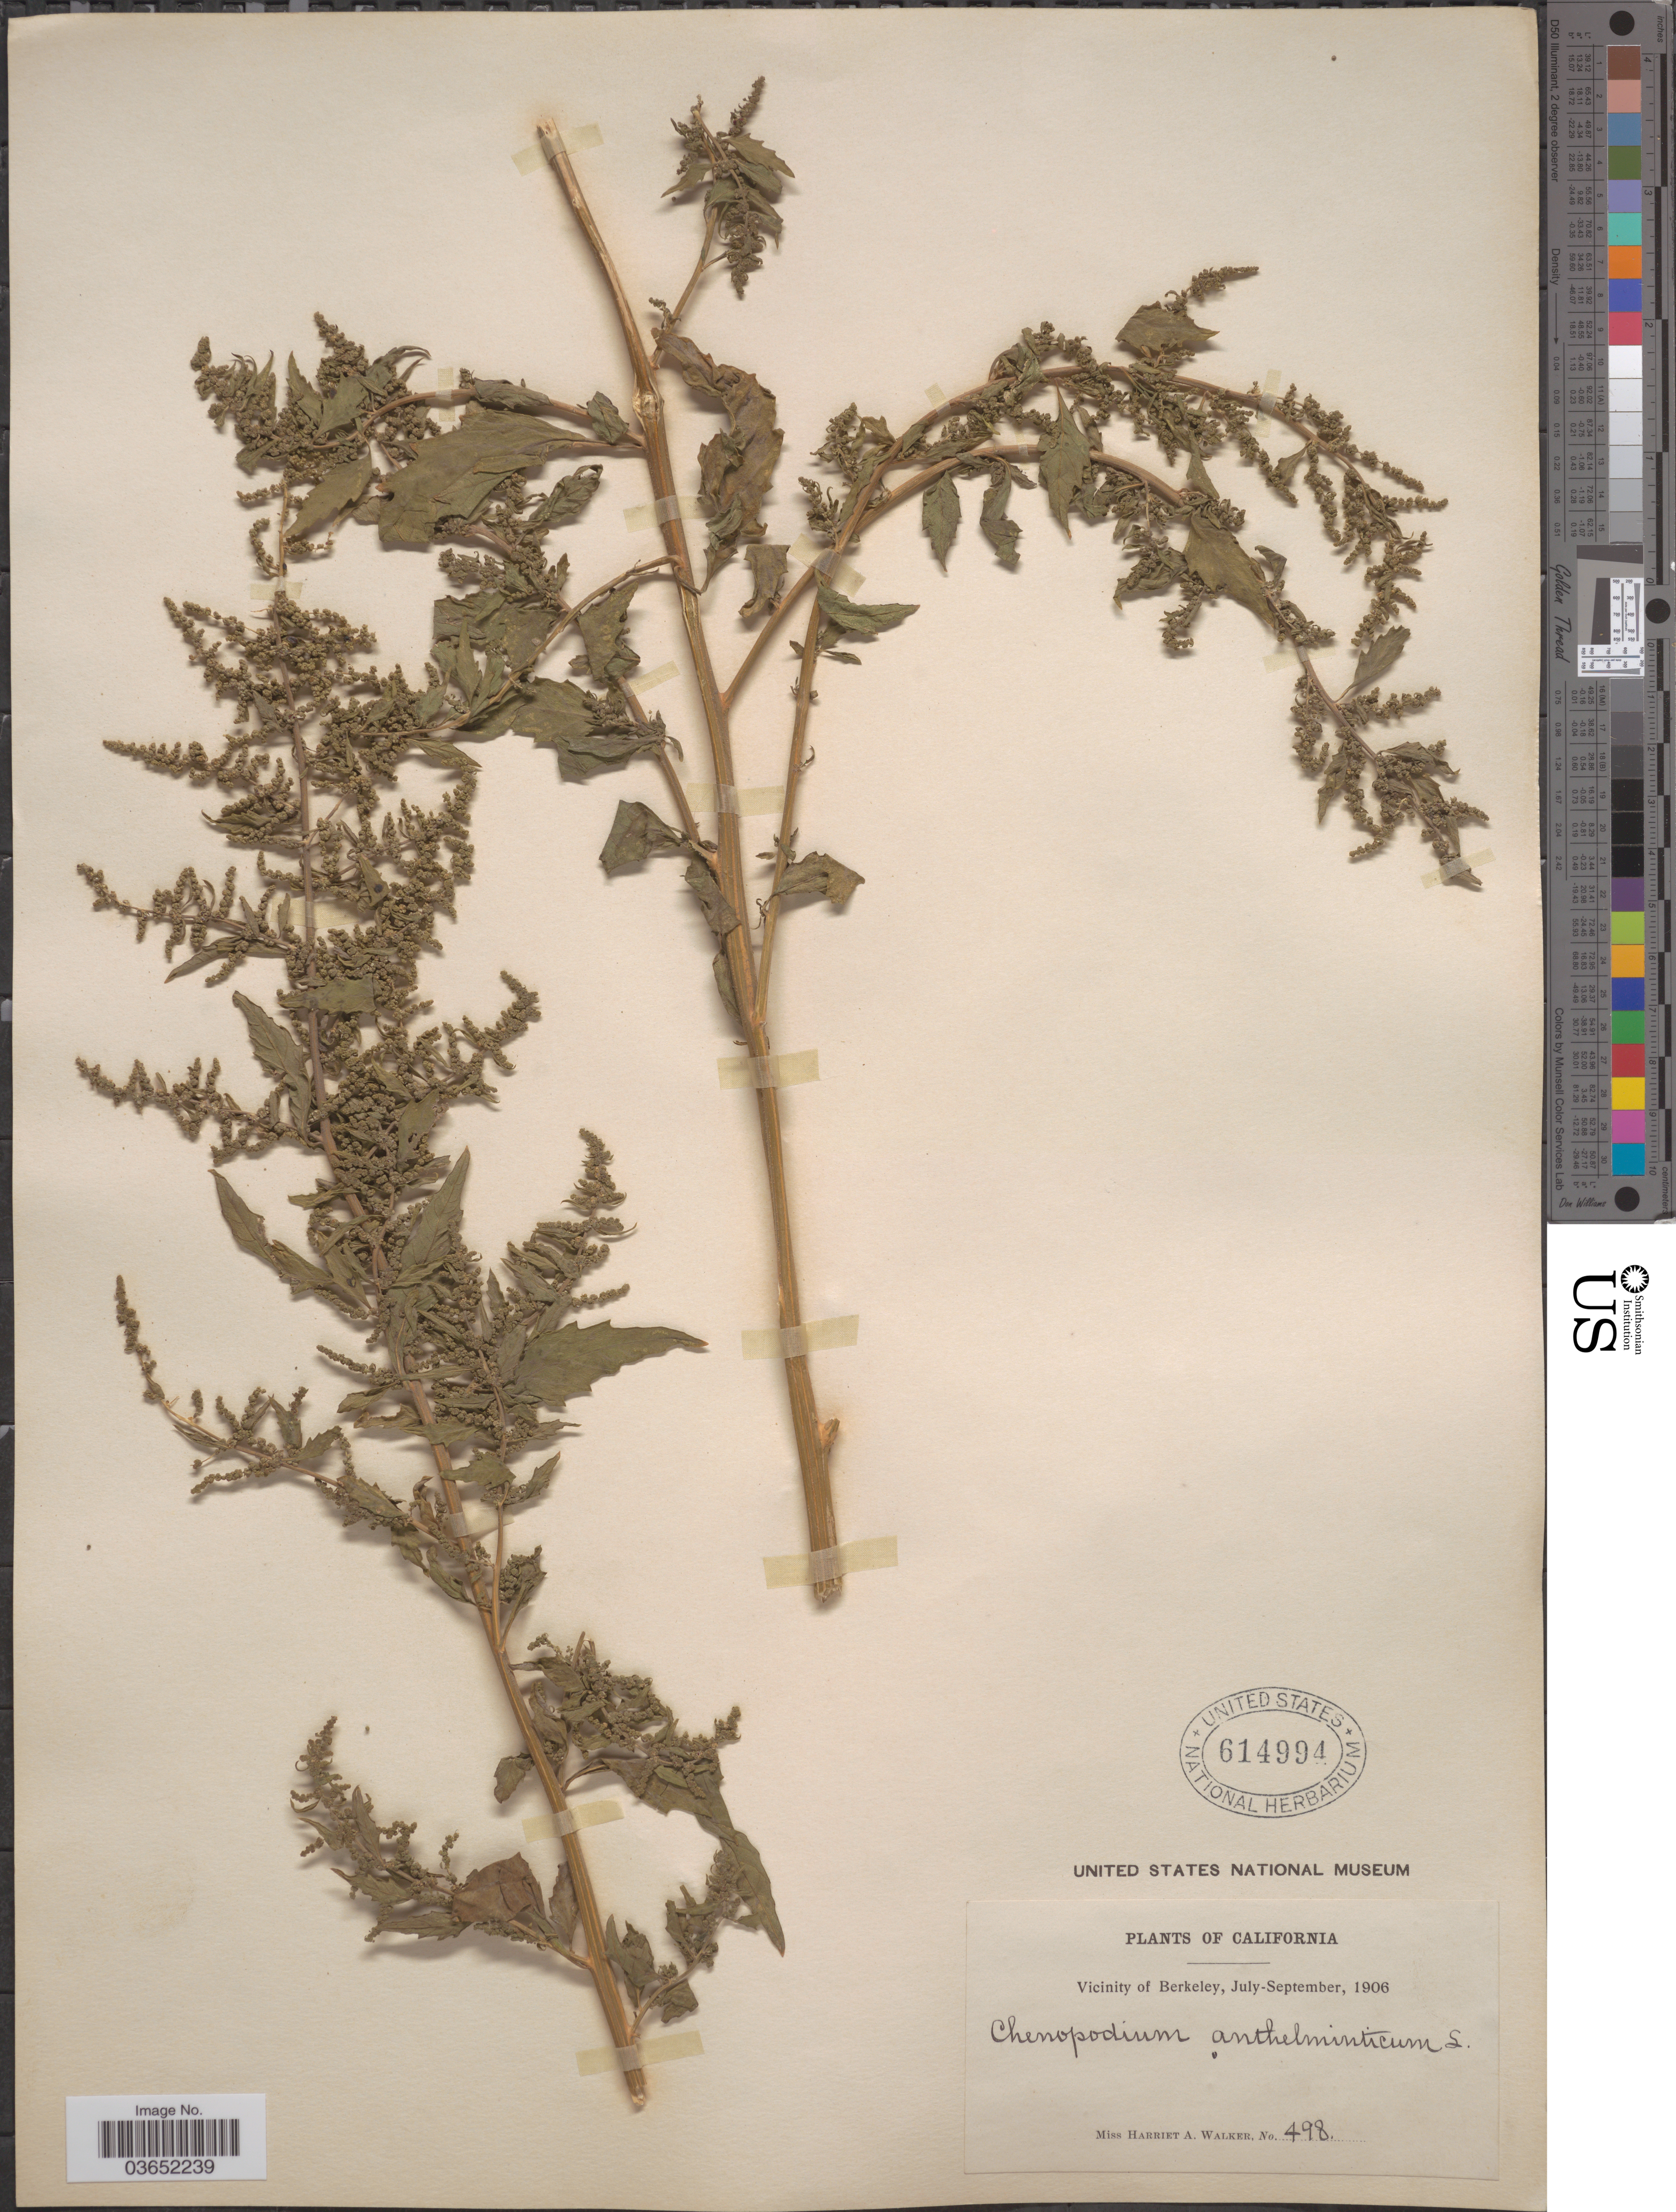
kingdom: Plantae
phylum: Tracheophyta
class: Magnoliopsida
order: Caryophyllales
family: Amaranthaceae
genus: Chenopodium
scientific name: Chenopodium ambrosioides var. anthelminticum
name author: (L.) A. Gray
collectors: H. Walker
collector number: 498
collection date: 1906-07/1906-09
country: United States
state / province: California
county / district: Alameda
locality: Vicinity of Berkeley.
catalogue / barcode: US 614994